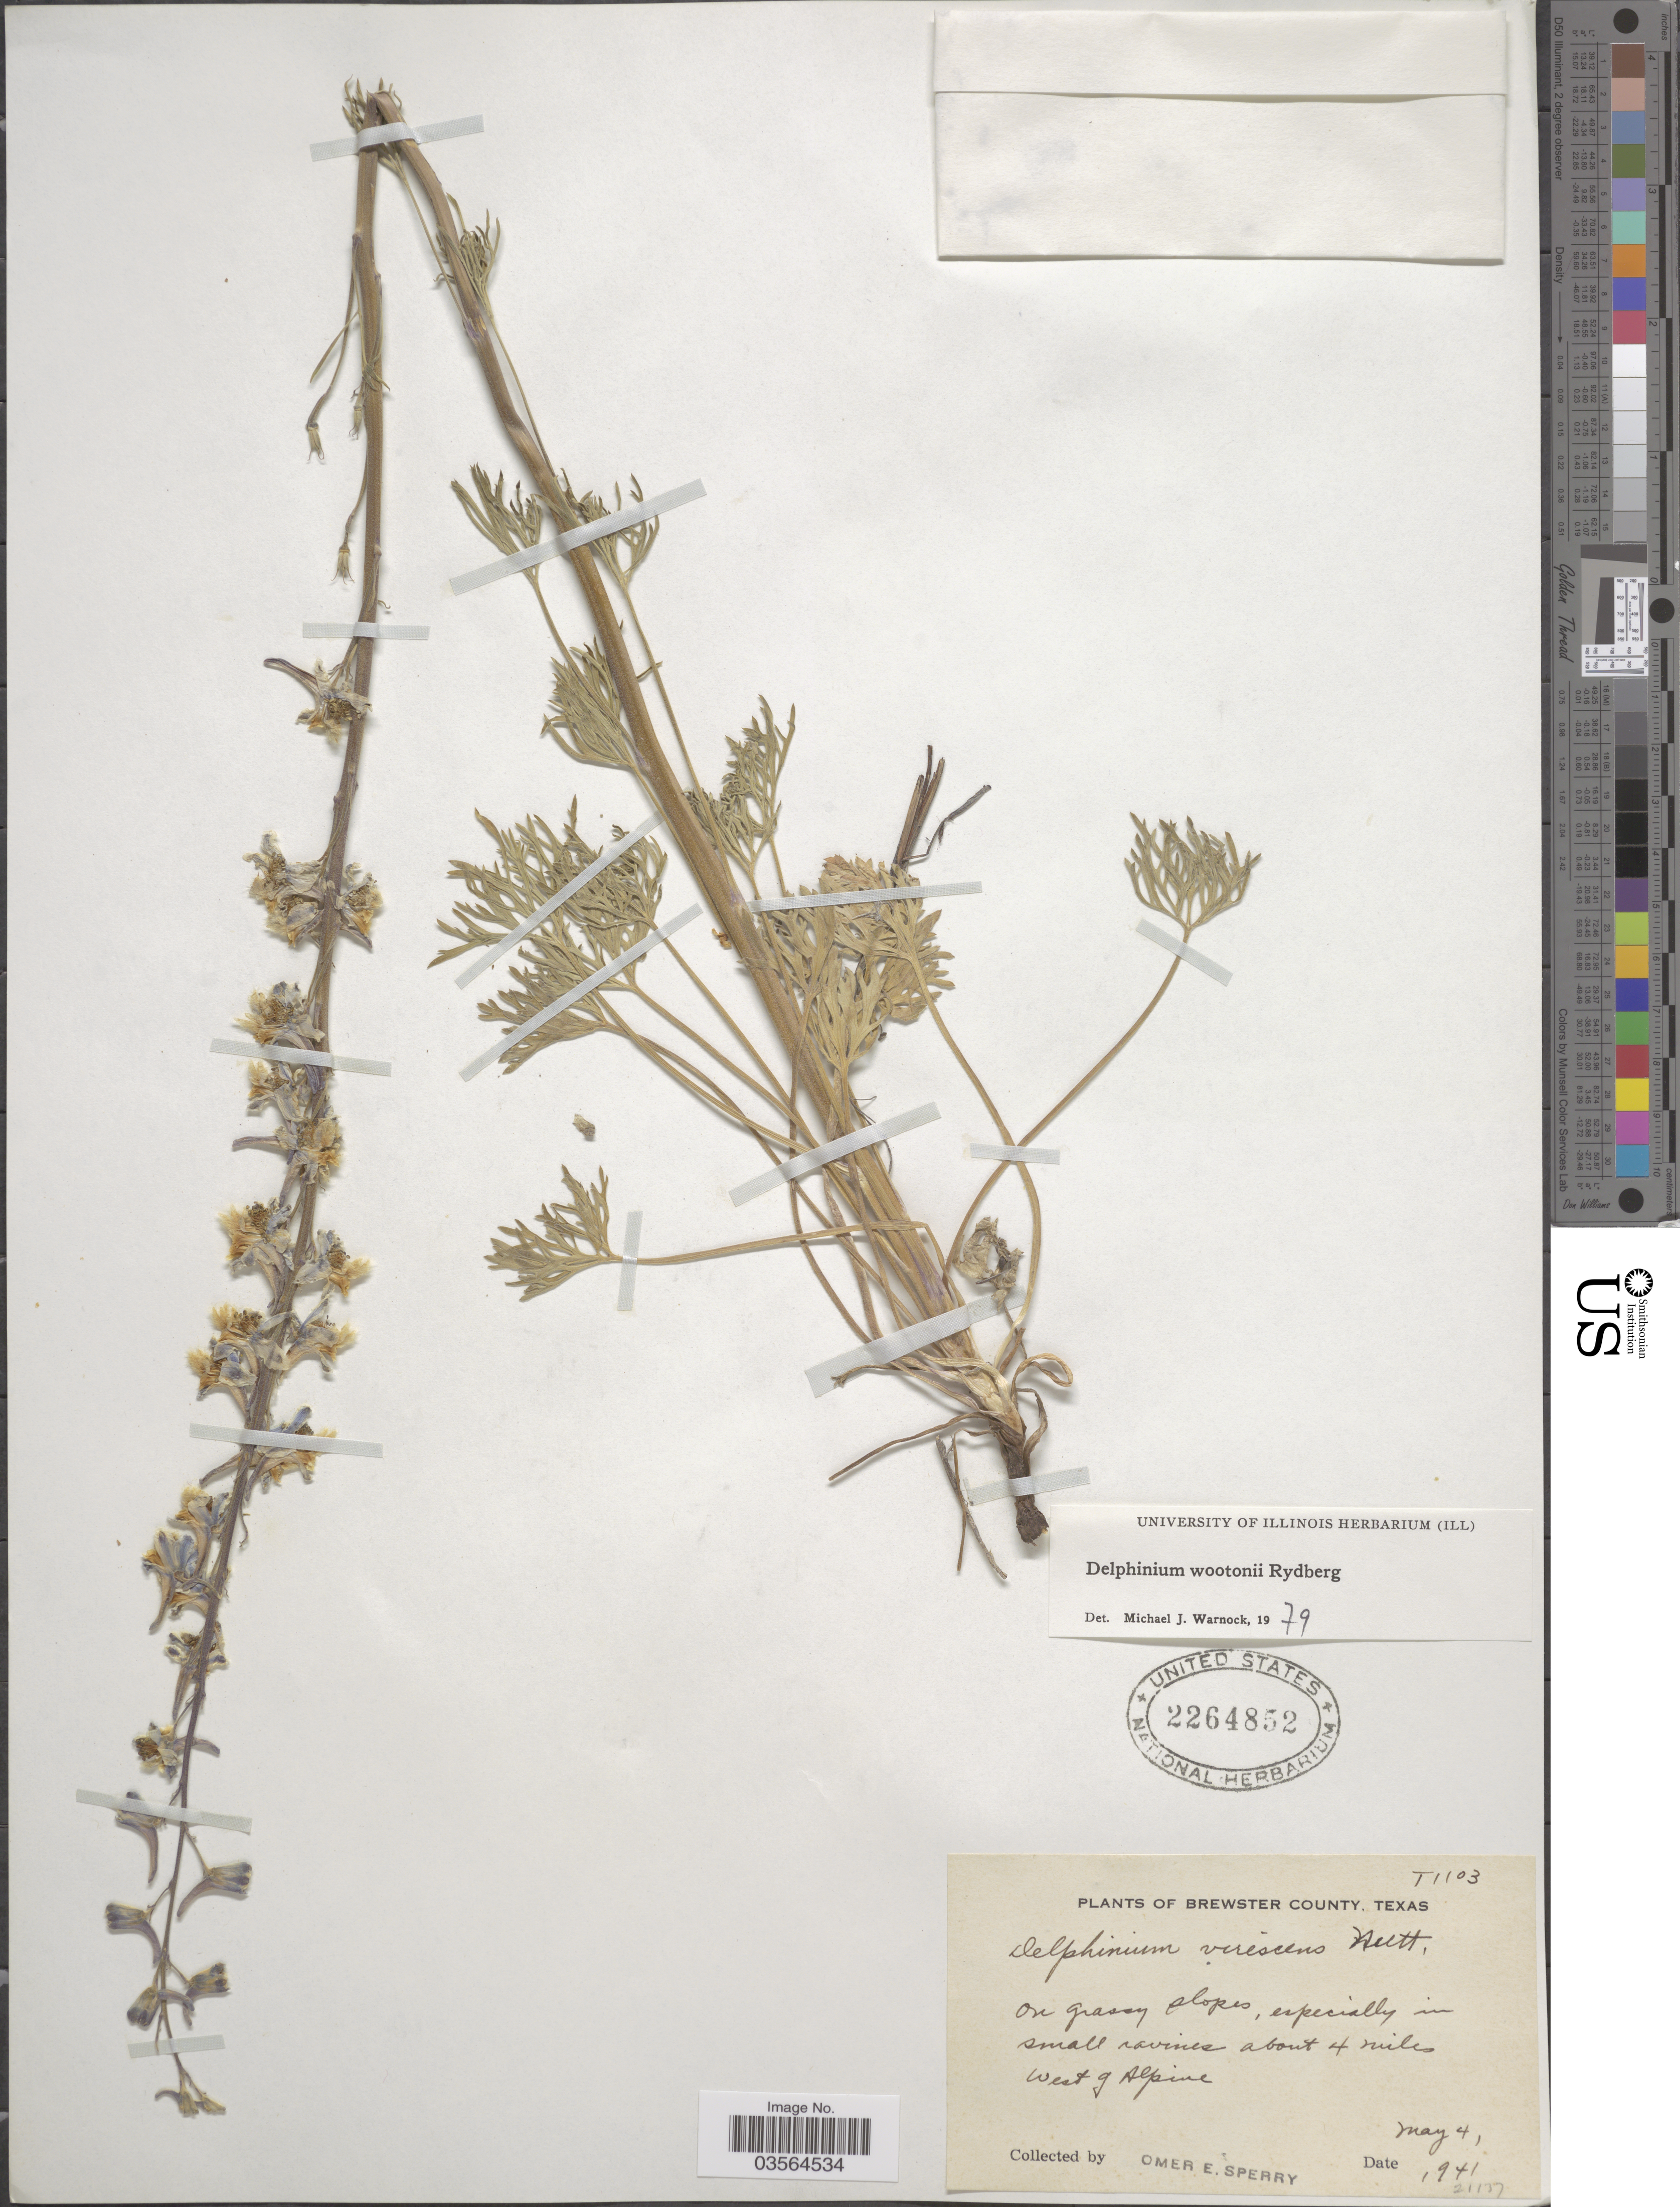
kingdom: Plantae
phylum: Tracheophyta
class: Magnoliopsida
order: Ranunculales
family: Ranunculaceae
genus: Delphinium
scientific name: Delphinium wootonii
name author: Rydb.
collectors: O. E. Sperry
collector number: T1103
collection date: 1941-05-04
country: United States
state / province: Texas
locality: Brewster County. About 4 miles West of Alpine.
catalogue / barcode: US 2264852